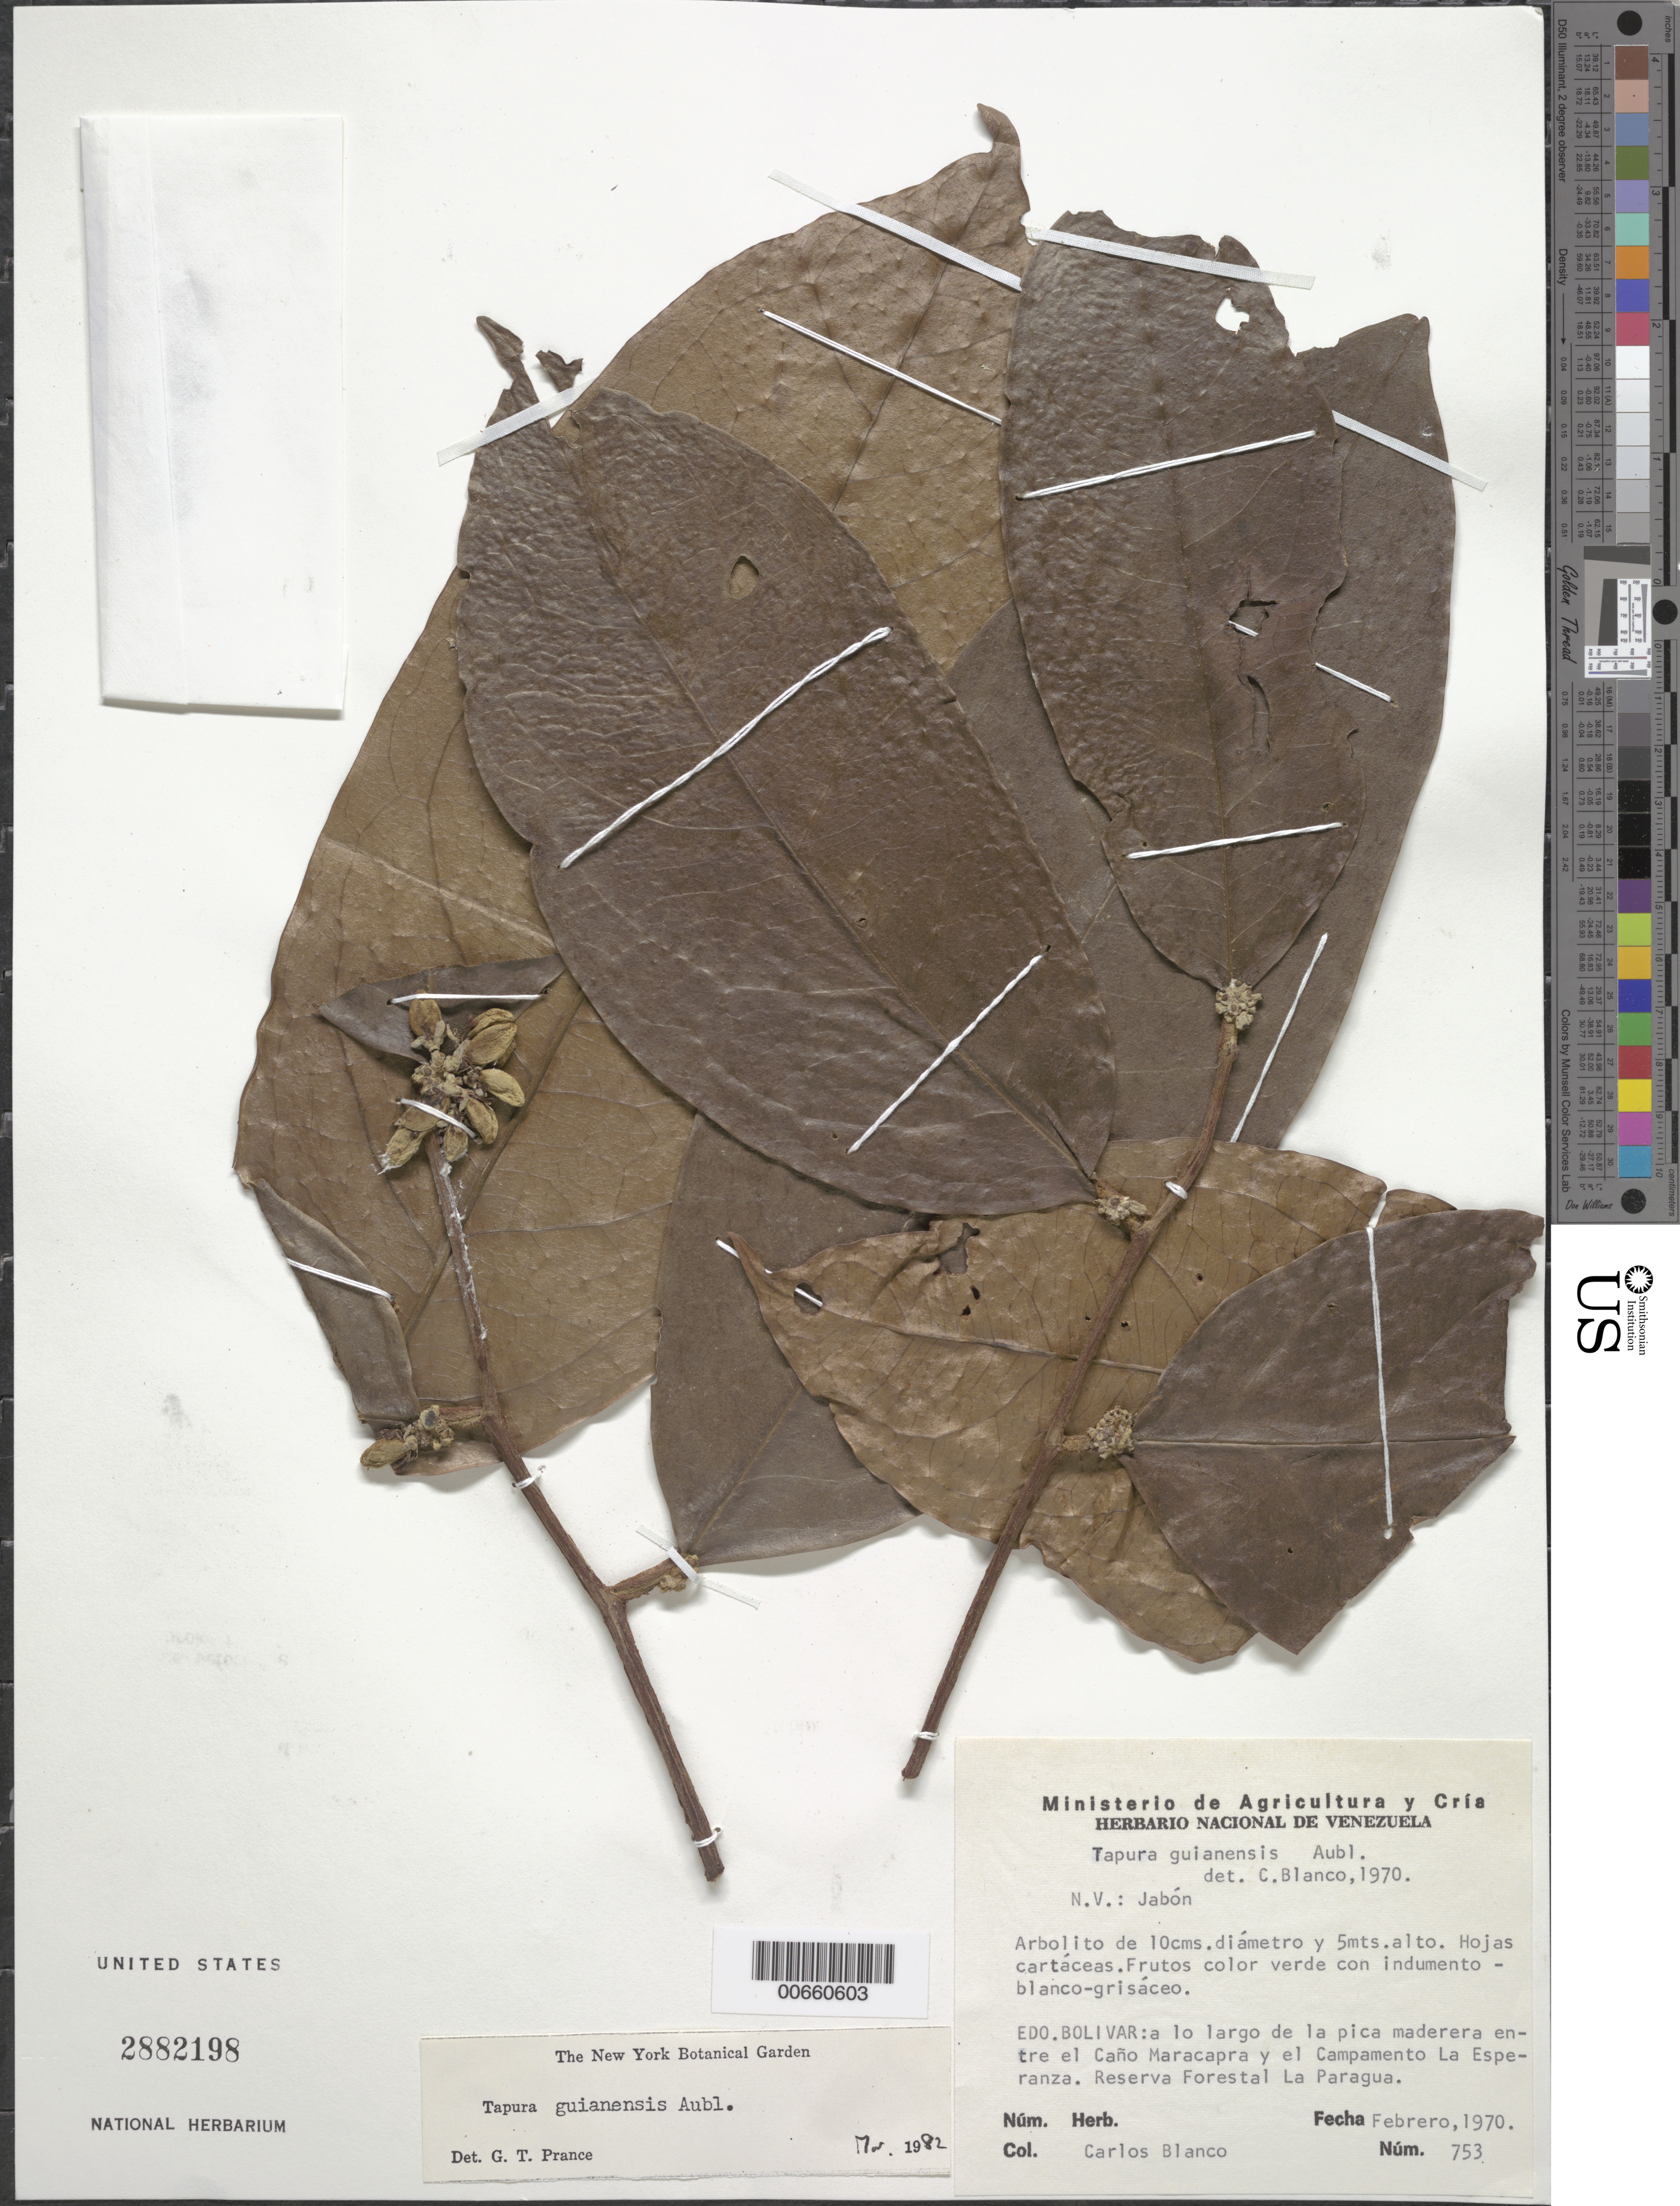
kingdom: Plantae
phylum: Tracheophyta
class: Magnoliopsida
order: Malpighiales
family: Dichapetalaceae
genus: Tapura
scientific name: Tapura guianensis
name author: Aubl.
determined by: Prance, G. T.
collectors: C. A. Blanco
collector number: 753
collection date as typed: Feb-70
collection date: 1970-02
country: Venezuela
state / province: Bolívar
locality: Reserva Forestal La Paragua, a lo largo de la pica maderera entre el Caño Maracapra y el Campamento La Esperanza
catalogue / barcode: US 2882198